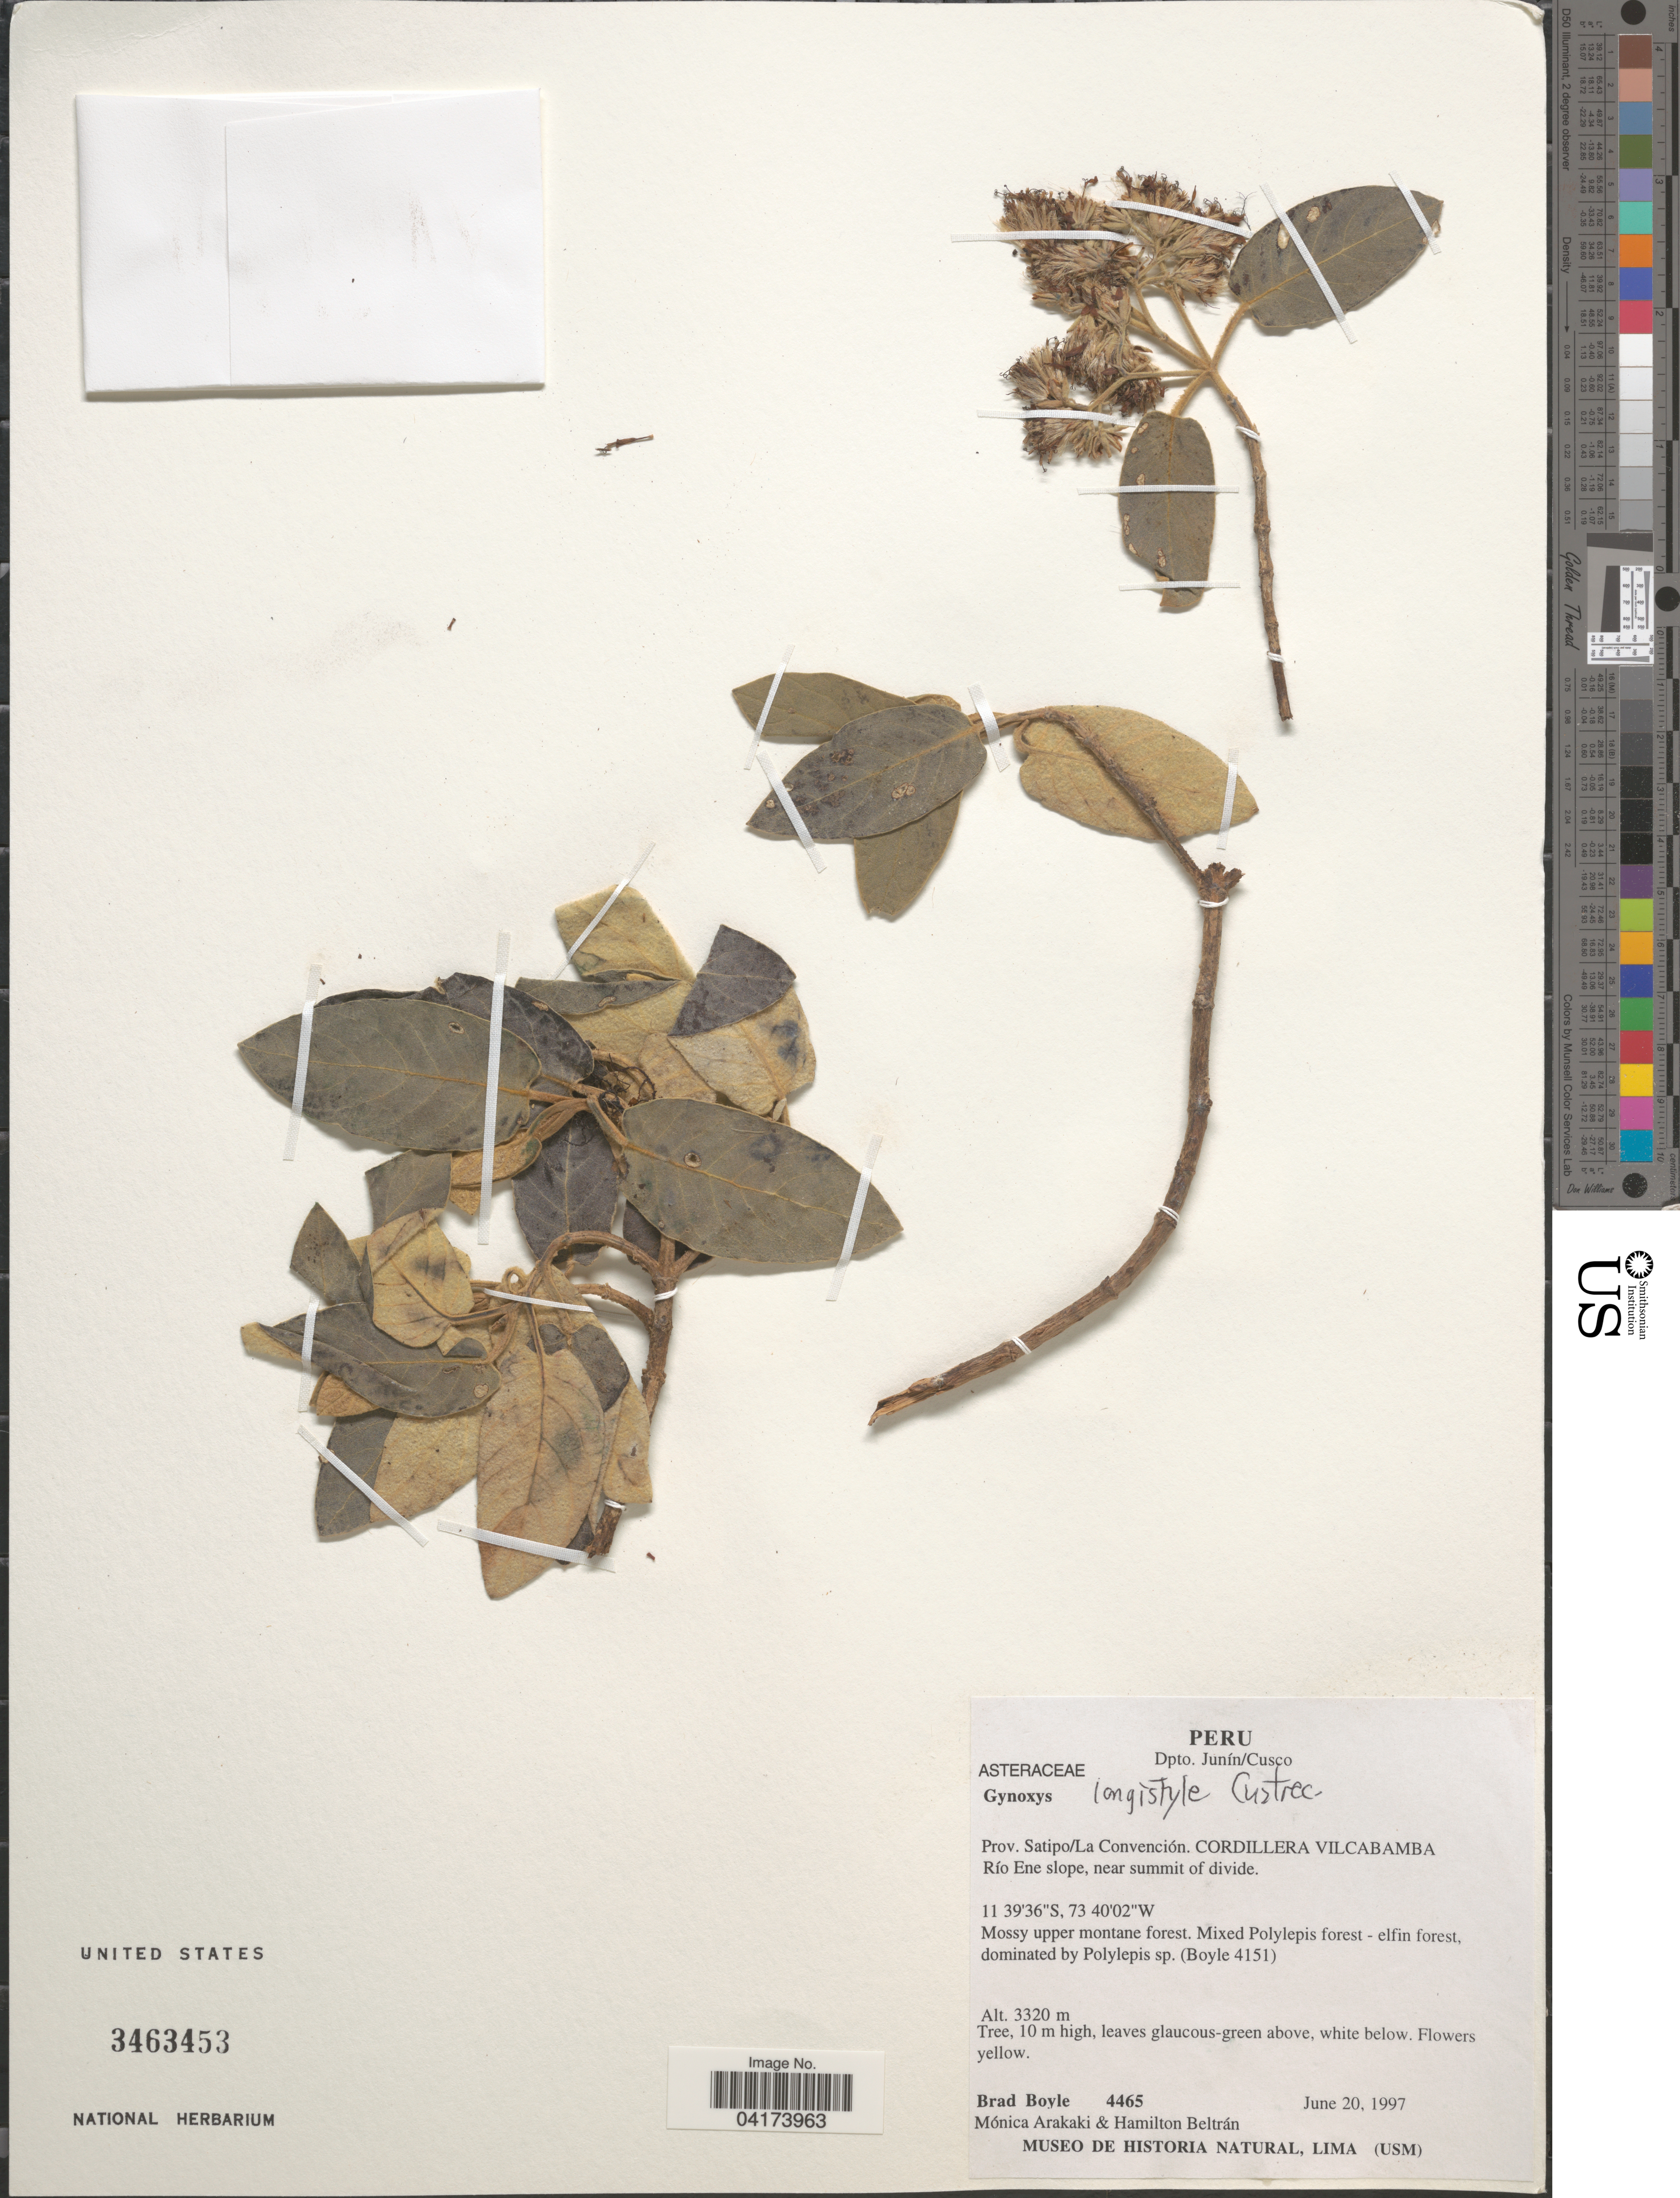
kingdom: Plantae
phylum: Tracheophyta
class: Magnoliopsida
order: Asterales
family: Asteraceae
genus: Nordenstamia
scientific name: Nordenstamia longistyla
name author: (Greenm. & Cuatrec.) B. Nord.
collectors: B. Boyle, M. Arakaki & H. Beltran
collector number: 4465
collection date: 1997-06-20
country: Peru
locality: Dpto. Junín/Cusco. Prov. Satipo/La Convención. Cordillera Vilcabamba. Río Ene slope, near summit of divide.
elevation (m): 3320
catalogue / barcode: US 3463453